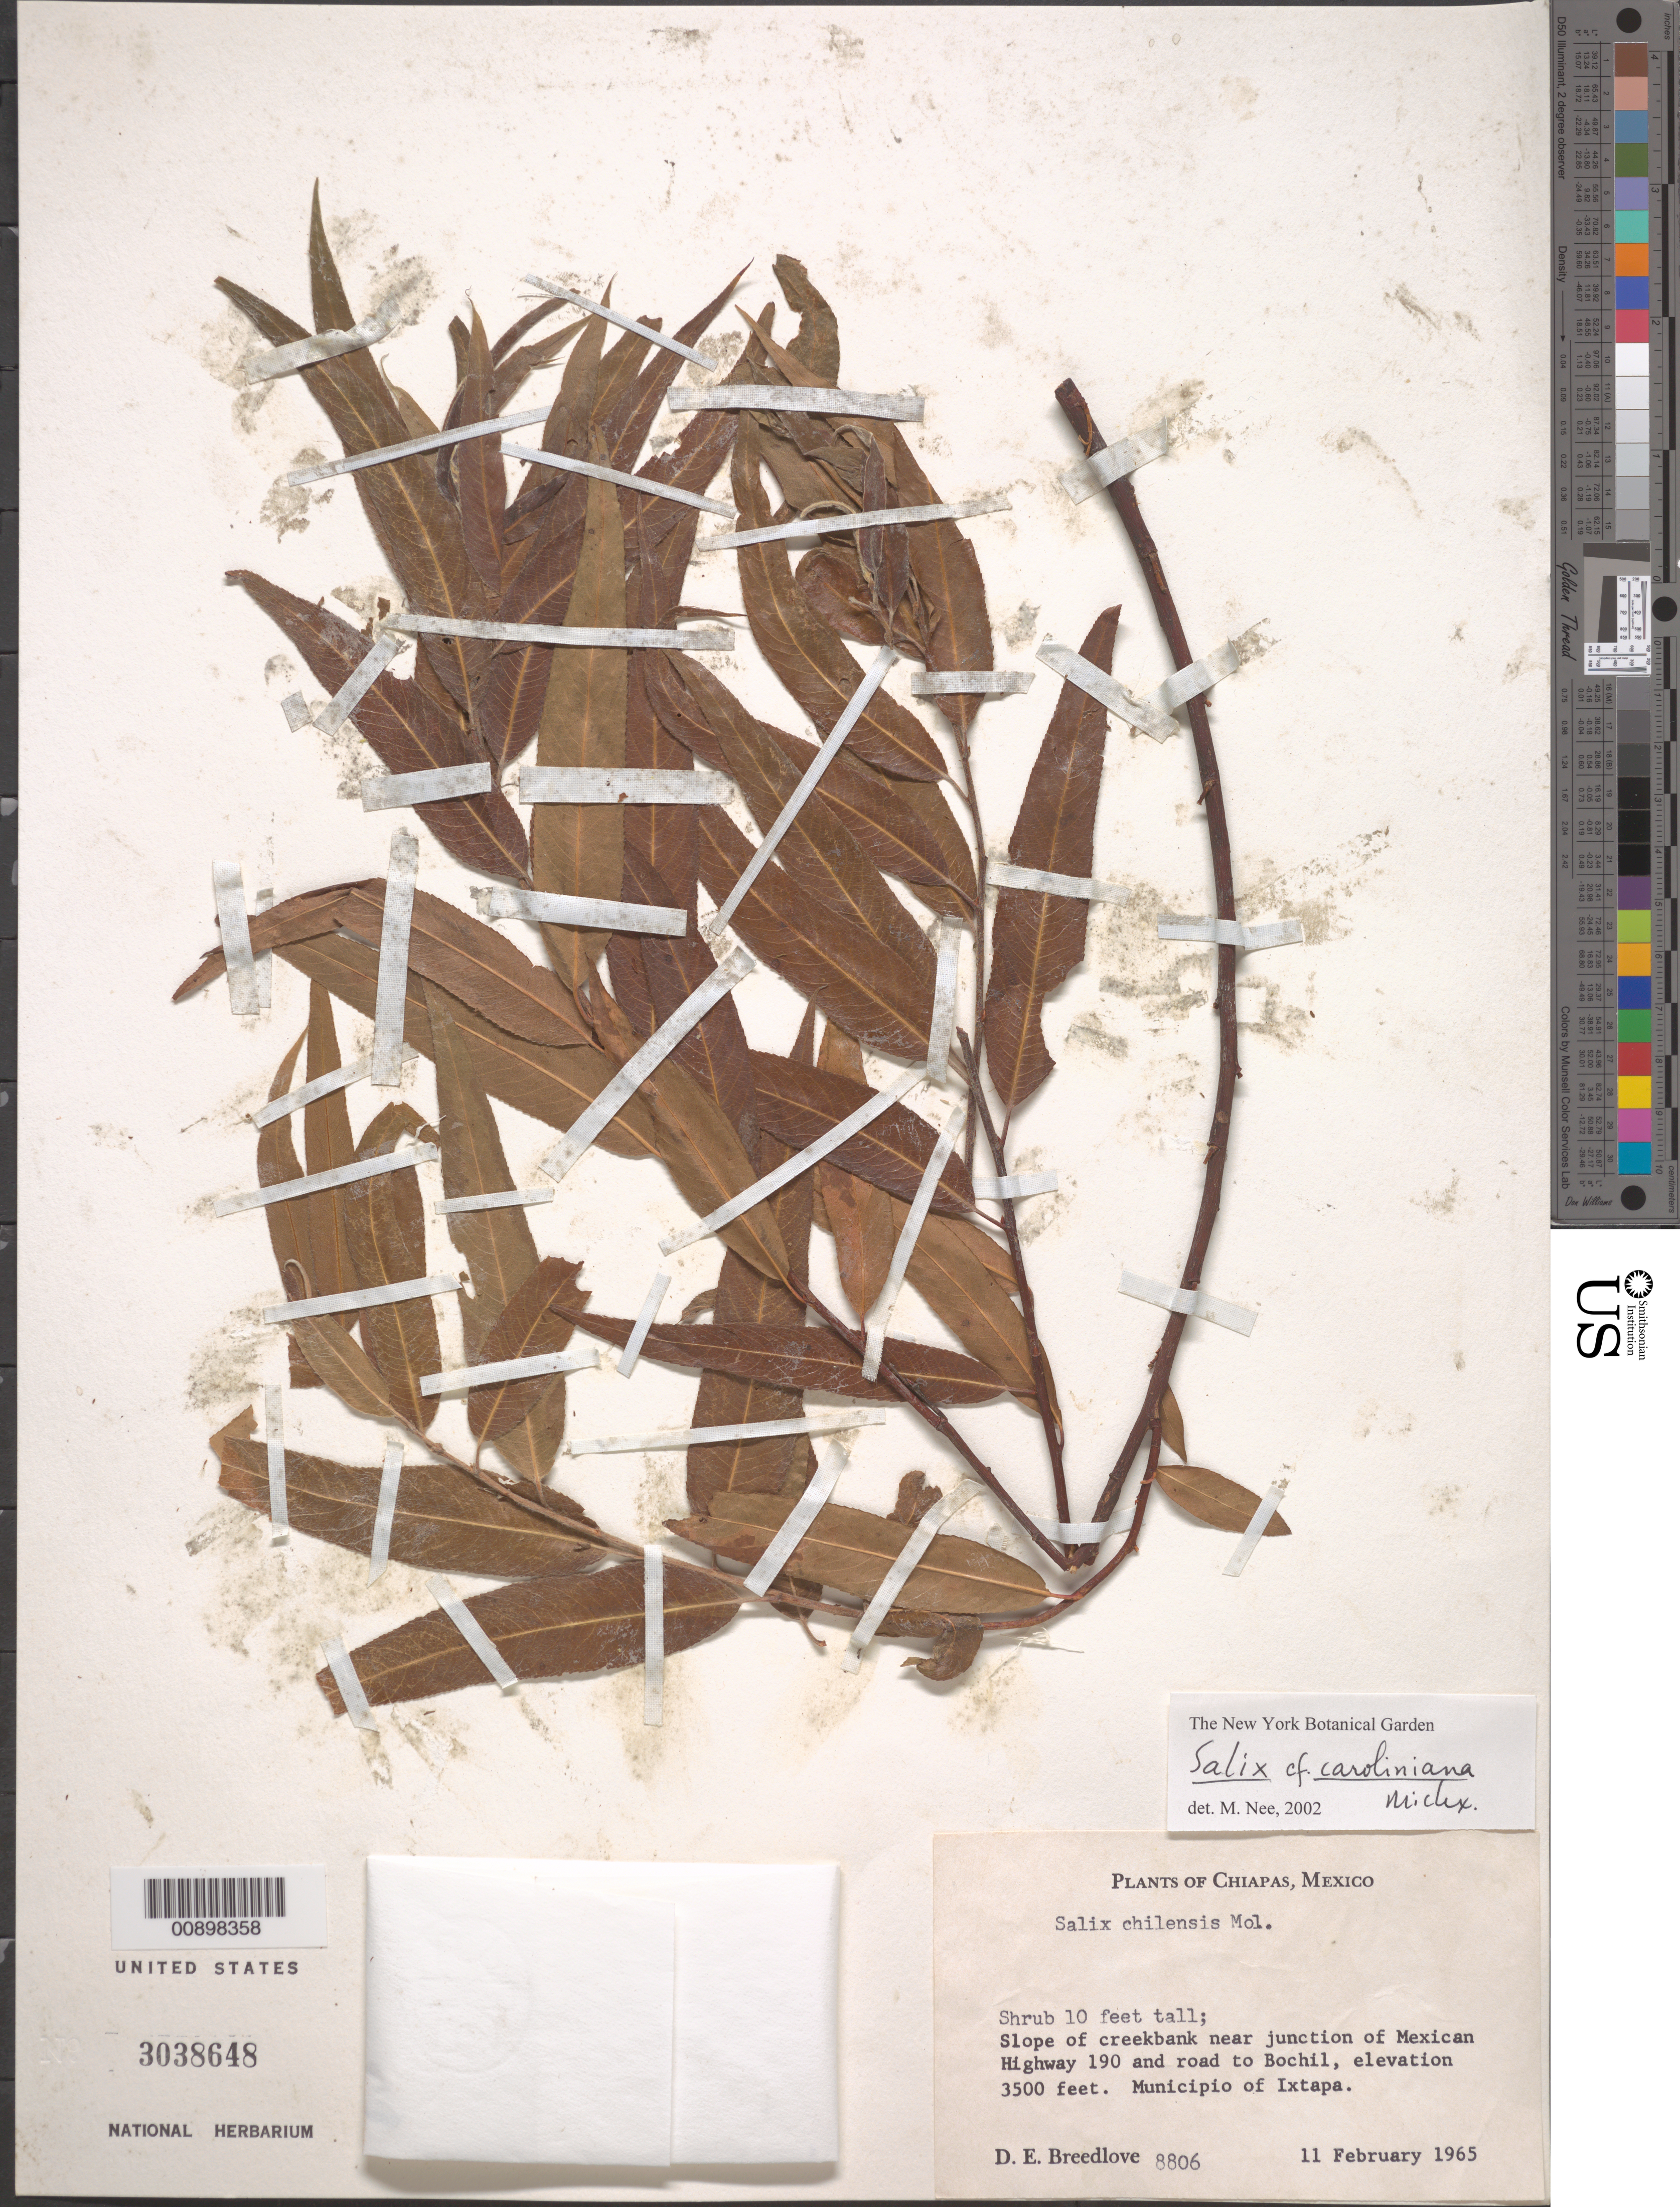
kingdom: Plantae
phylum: Tracheophyta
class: Magnoliopsida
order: Malpighiales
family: Salicaceae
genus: Salix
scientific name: Salix caroliniana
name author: Michx.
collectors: D. E. Breedlove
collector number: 8806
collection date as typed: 11 Feb 1965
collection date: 1965-02-11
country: Mexico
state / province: Chiapas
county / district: Ixtapa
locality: Slope of creekbank near junction of Mexican Highway 190 and road to Bochil. Municipio of Ixtapa, Chiapas.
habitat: Slope of creekbank.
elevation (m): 1067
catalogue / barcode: US 3038648